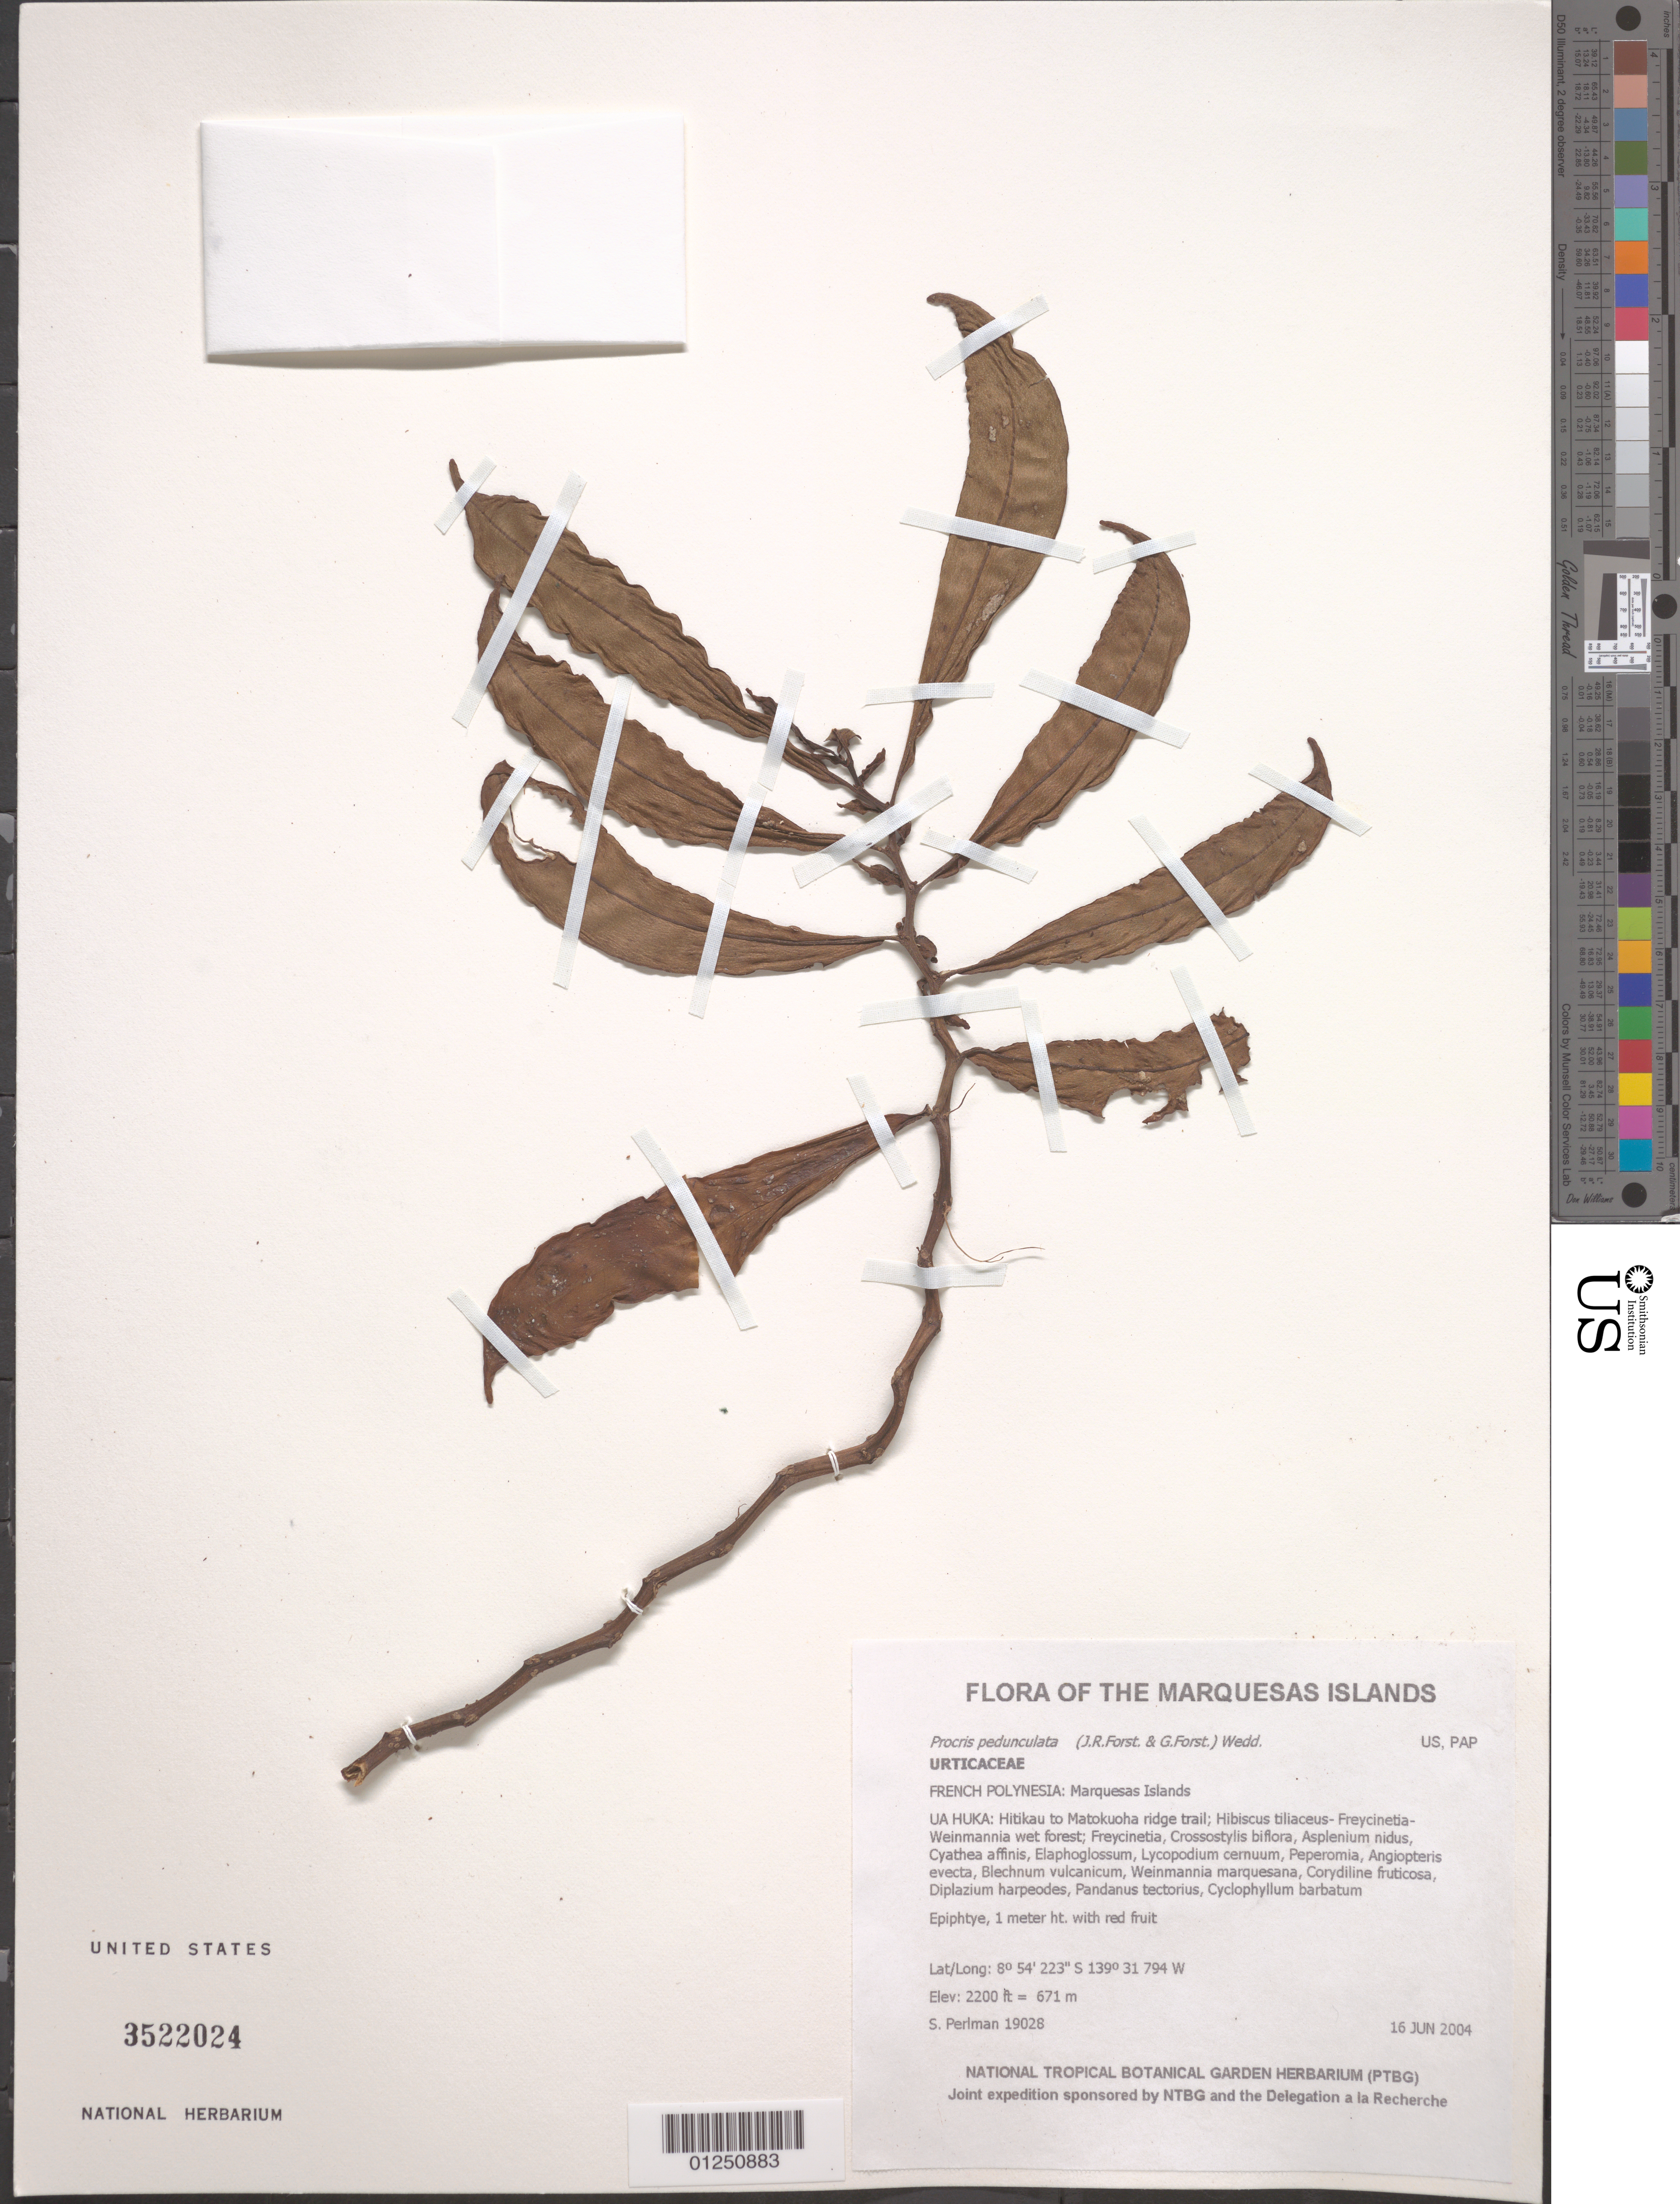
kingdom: Plantae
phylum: Tracheophyta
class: Magnoliopsida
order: Rosales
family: Urticaceae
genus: Procris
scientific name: Procris pedunculata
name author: (J.R. Forst. & G. Forst.) Wedd.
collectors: S. P. Perlman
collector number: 19028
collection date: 2004-06-16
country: French Polynesia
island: Ua Huka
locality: Hitikau to Matokuoha ridge trail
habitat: Hibiscus tiliaceus - Freycinetia - Weinmannia wet forest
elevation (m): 671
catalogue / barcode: US 3522024